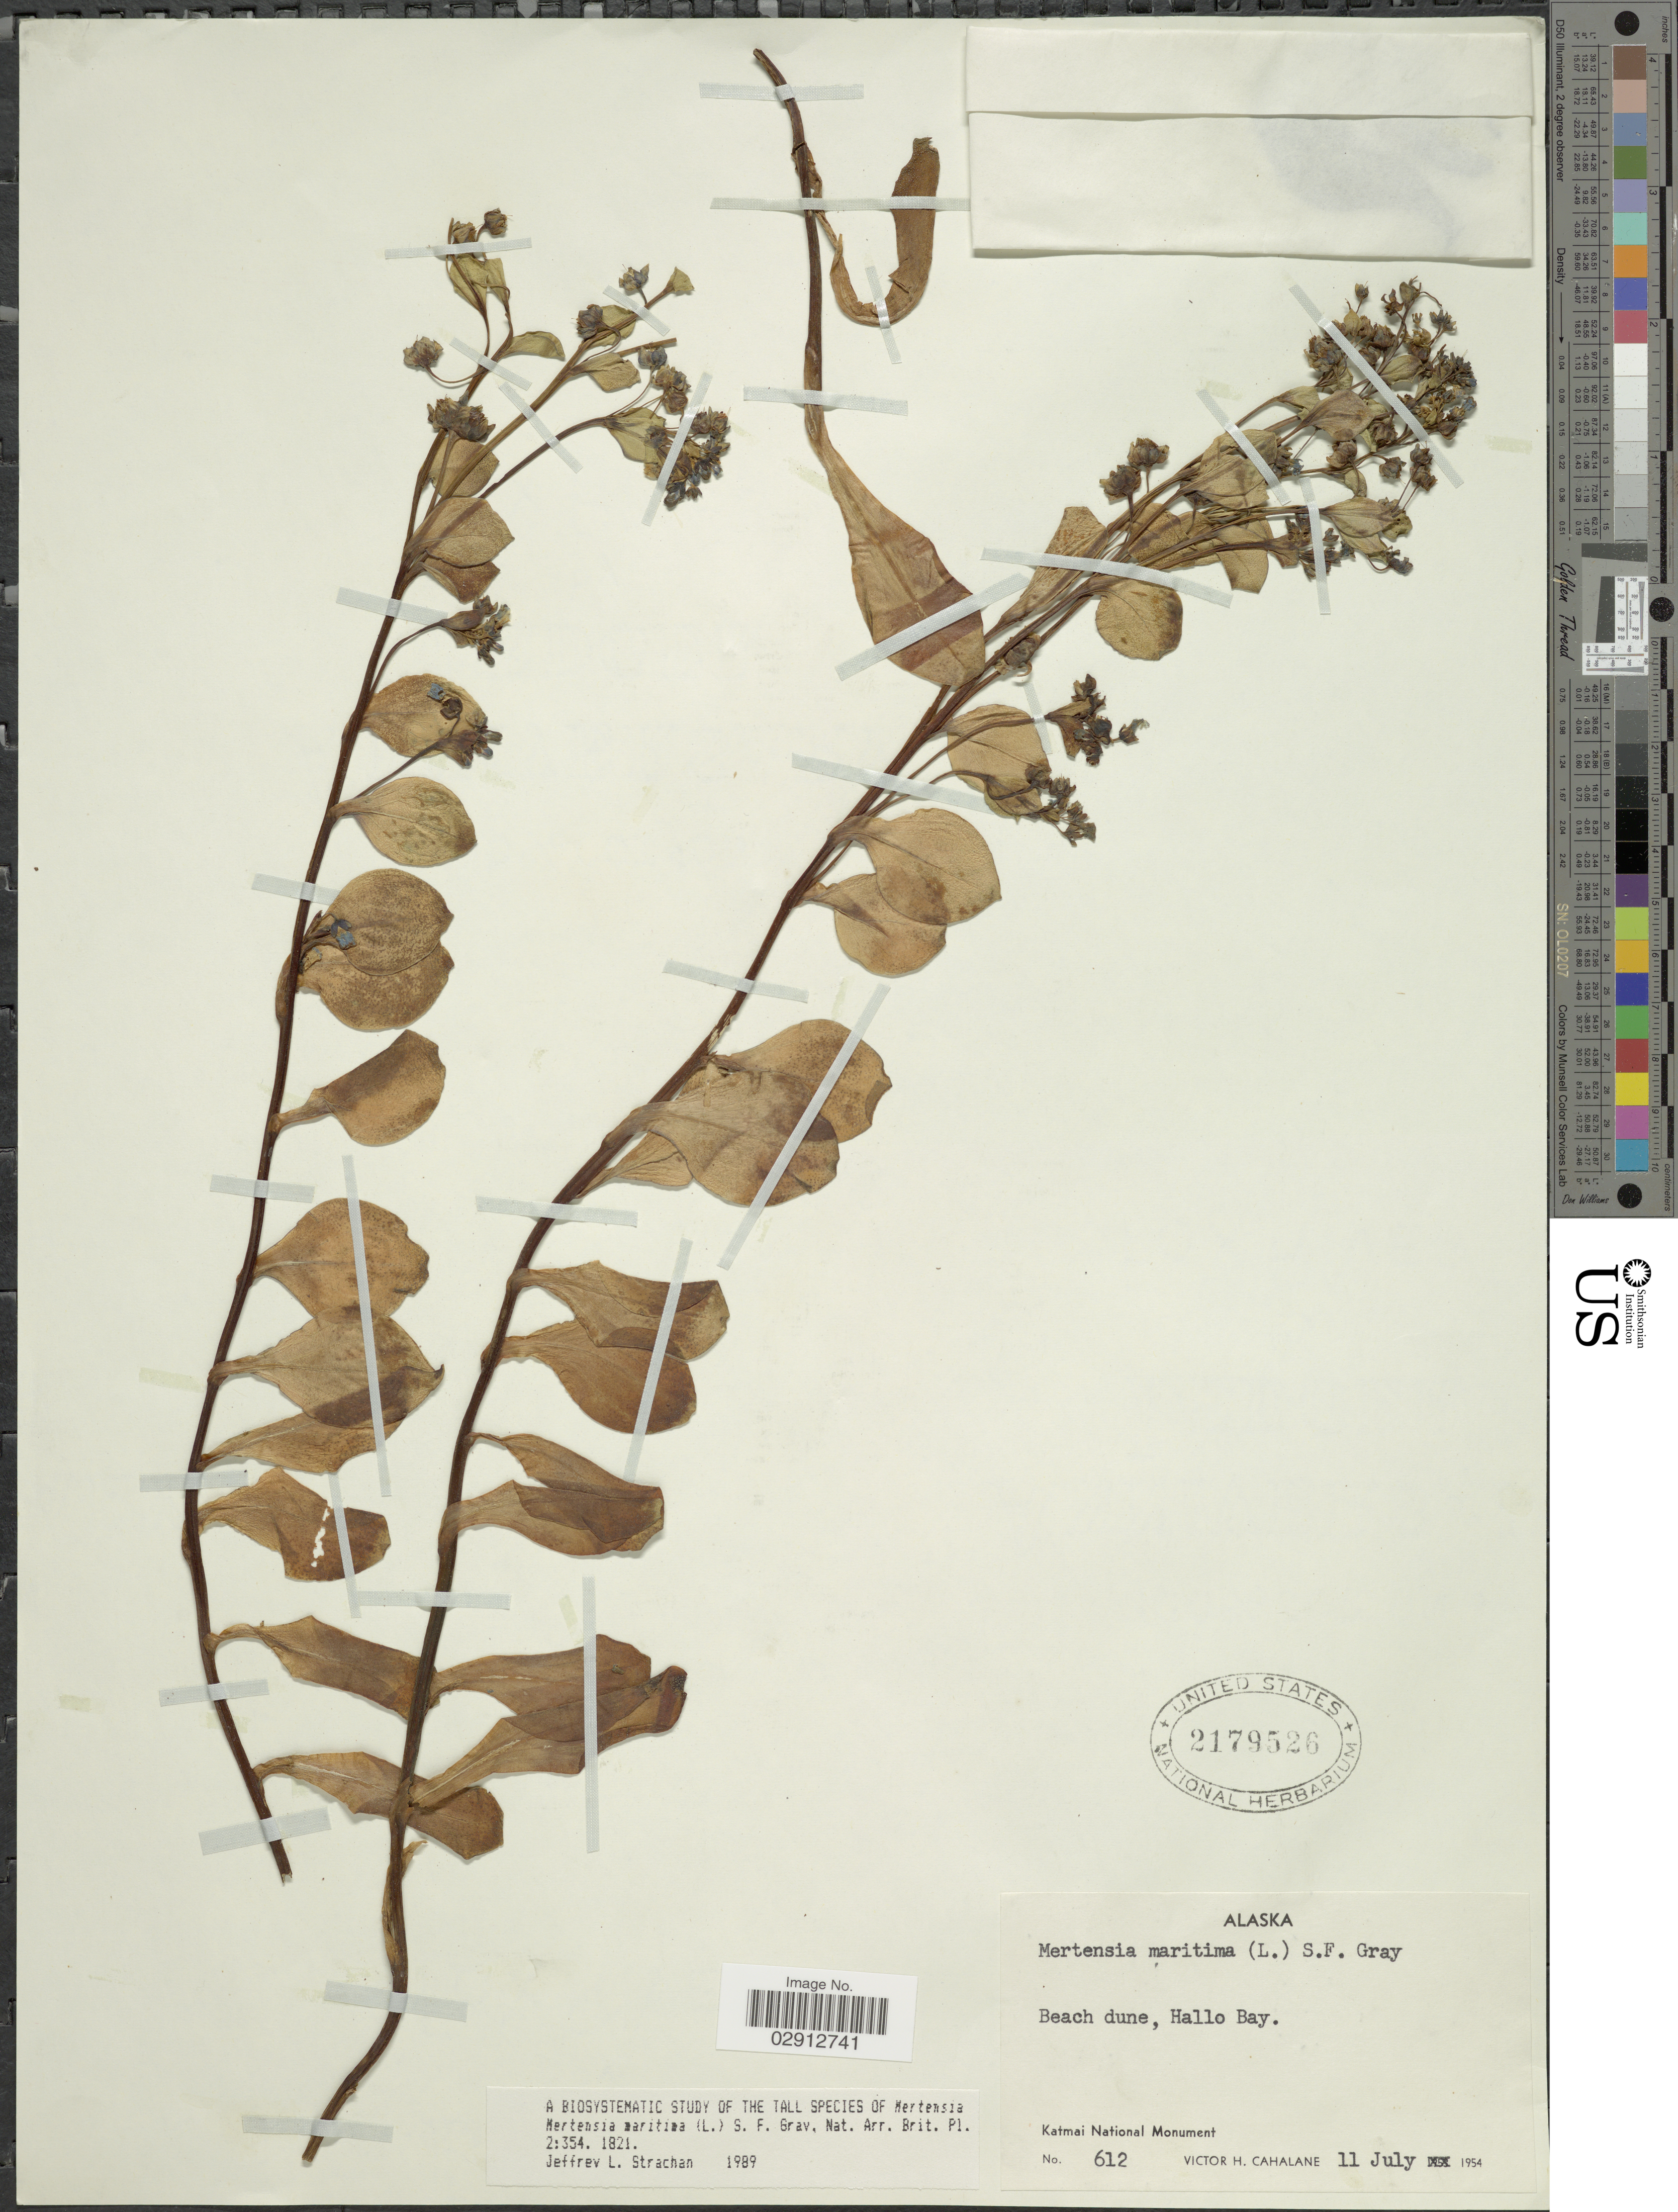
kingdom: Plantae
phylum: Tracheophyta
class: Magnoliopsida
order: Boraginales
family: Boraginaceae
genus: Mertensia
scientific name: Mertensia maritima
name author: (L.) S.F. Gray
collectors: V. Cahalane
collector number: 612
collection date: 1954-07-11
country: United States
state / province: Alaska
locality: Beach dune, Hallo Bay. Katmai National Monument.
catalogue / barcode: US 2179526